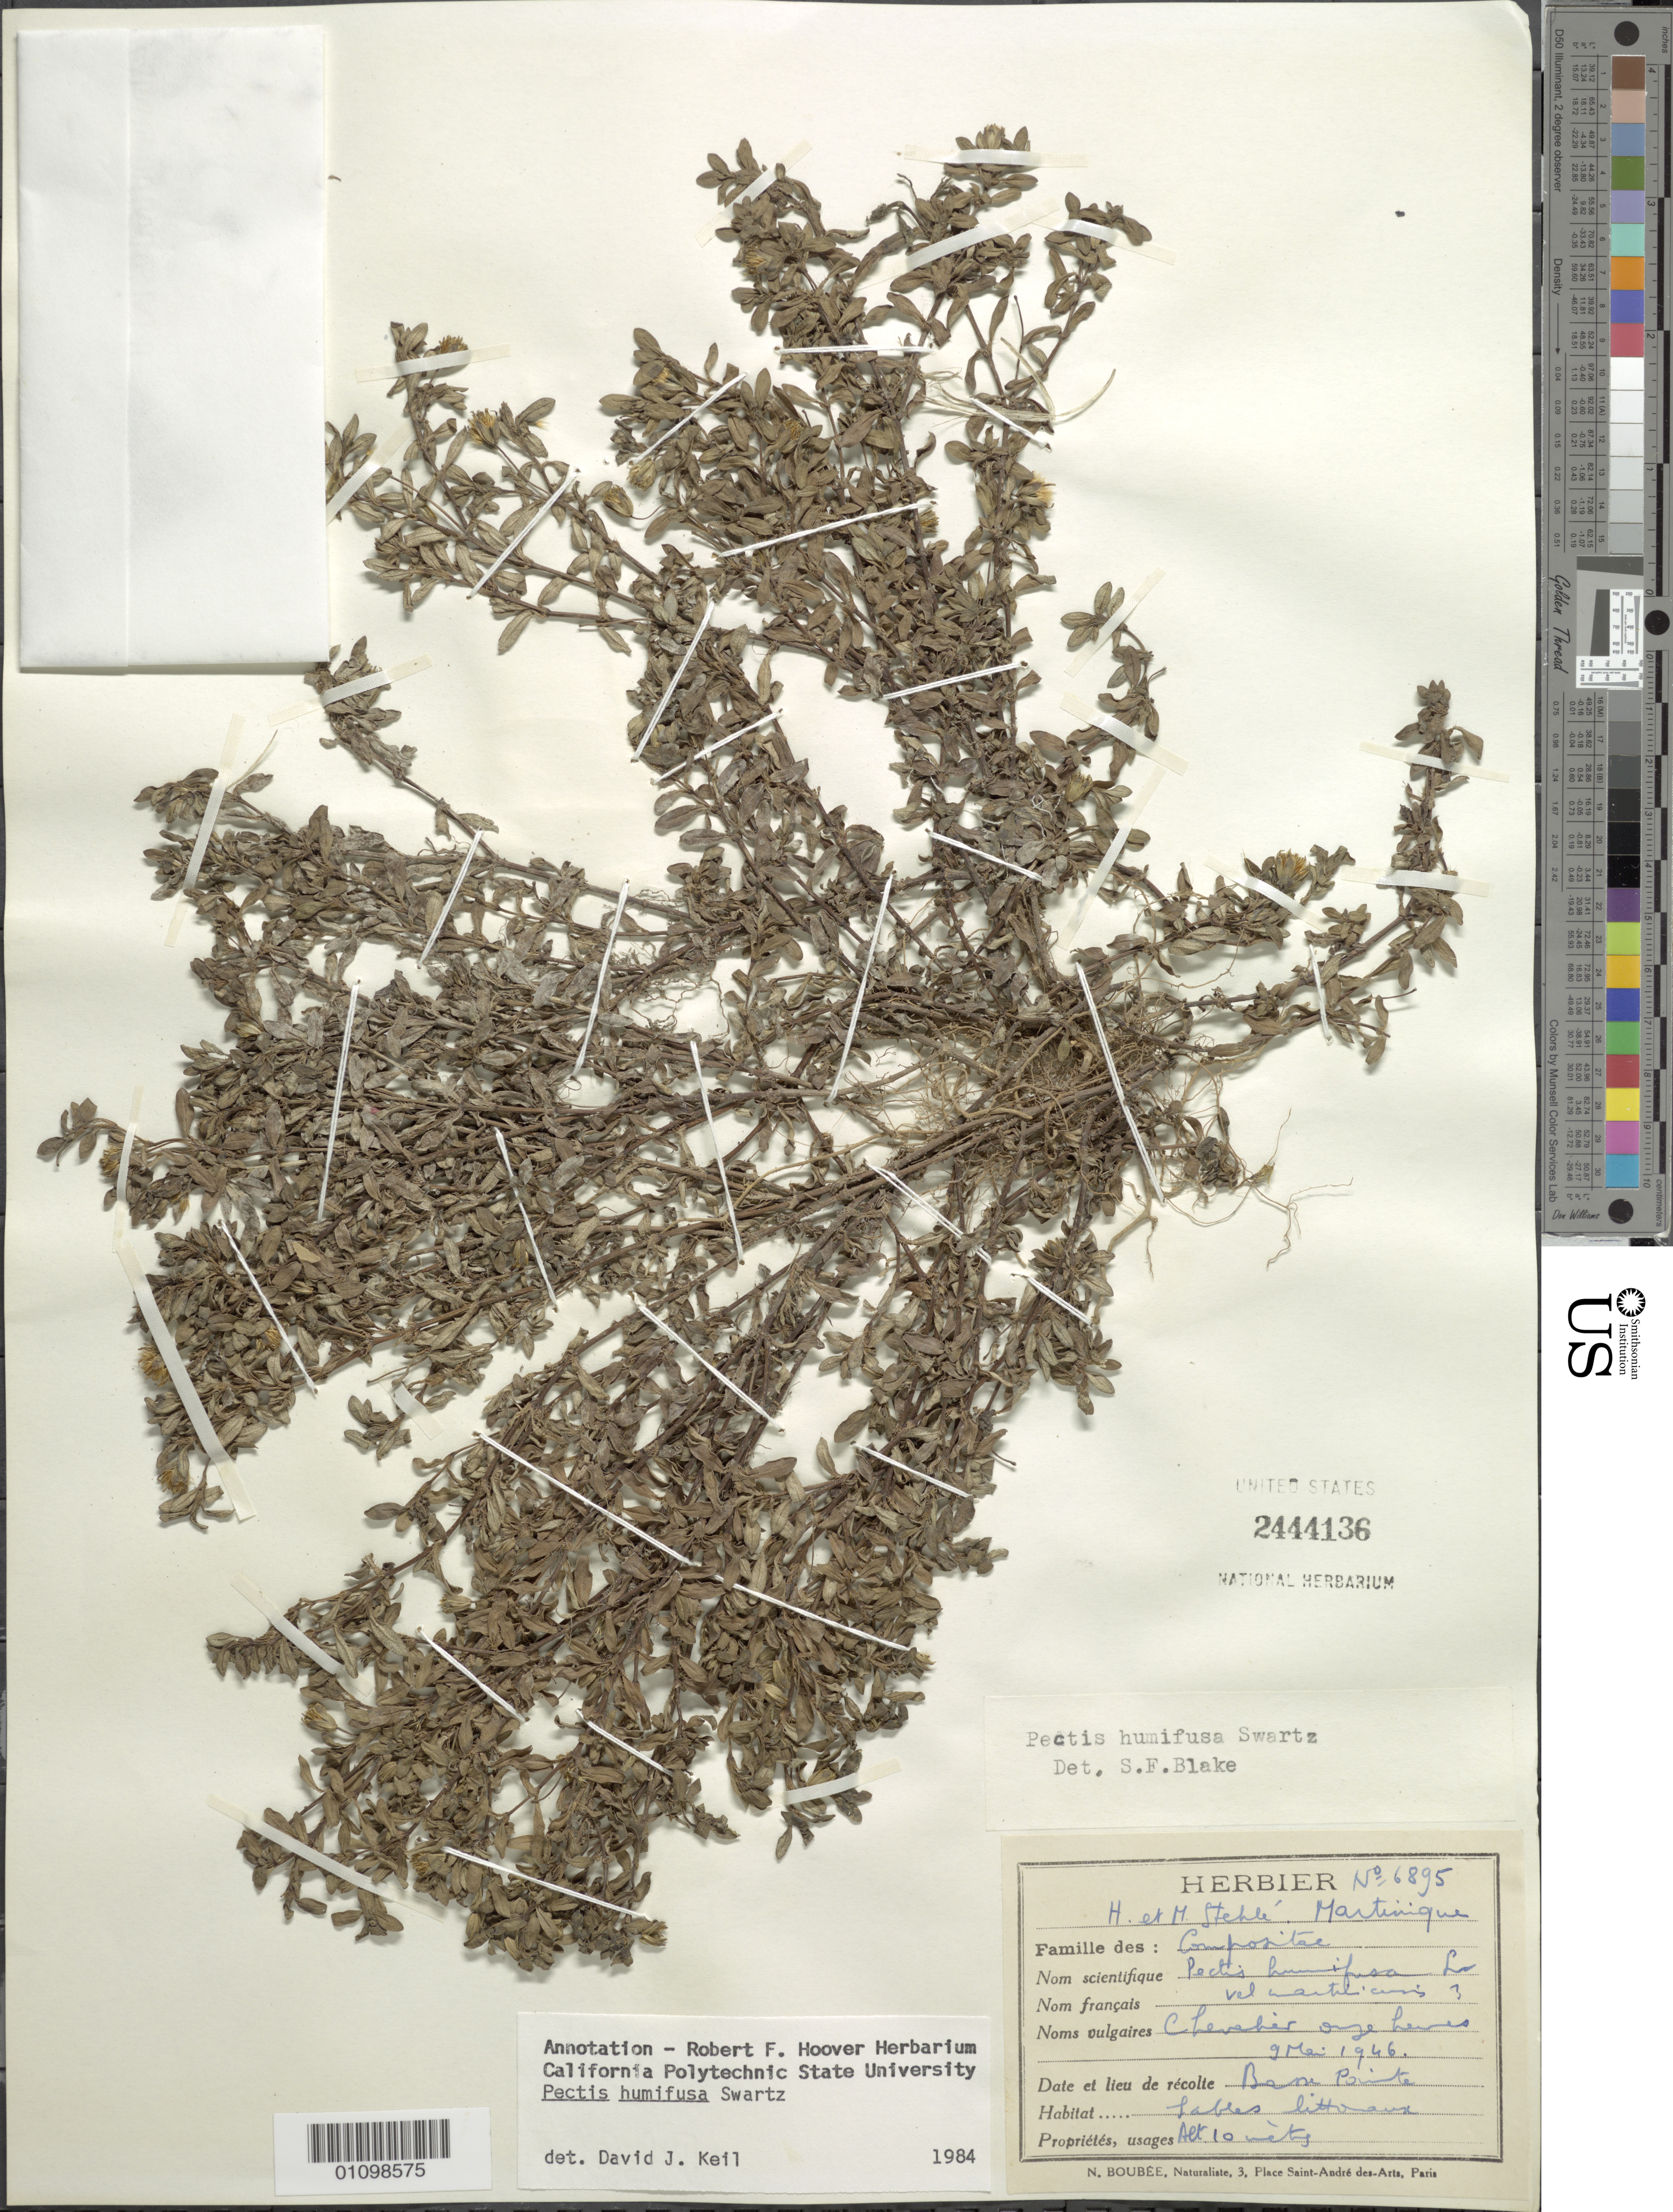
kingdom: Plantae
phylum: Tracheophyta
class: Magnoliopsida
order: Asterales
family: Asteraceae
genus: Pectis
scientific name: Pectis humifusa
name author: Sw.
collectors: H. Stehlé & M. Stehlé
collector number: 6895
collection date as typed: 09 Mar 1946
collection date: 1946-03-09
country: Martinique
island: Martinique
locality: Chevalier ouze heuces. Barne Pointe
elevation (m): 10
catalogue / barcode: US 2444136